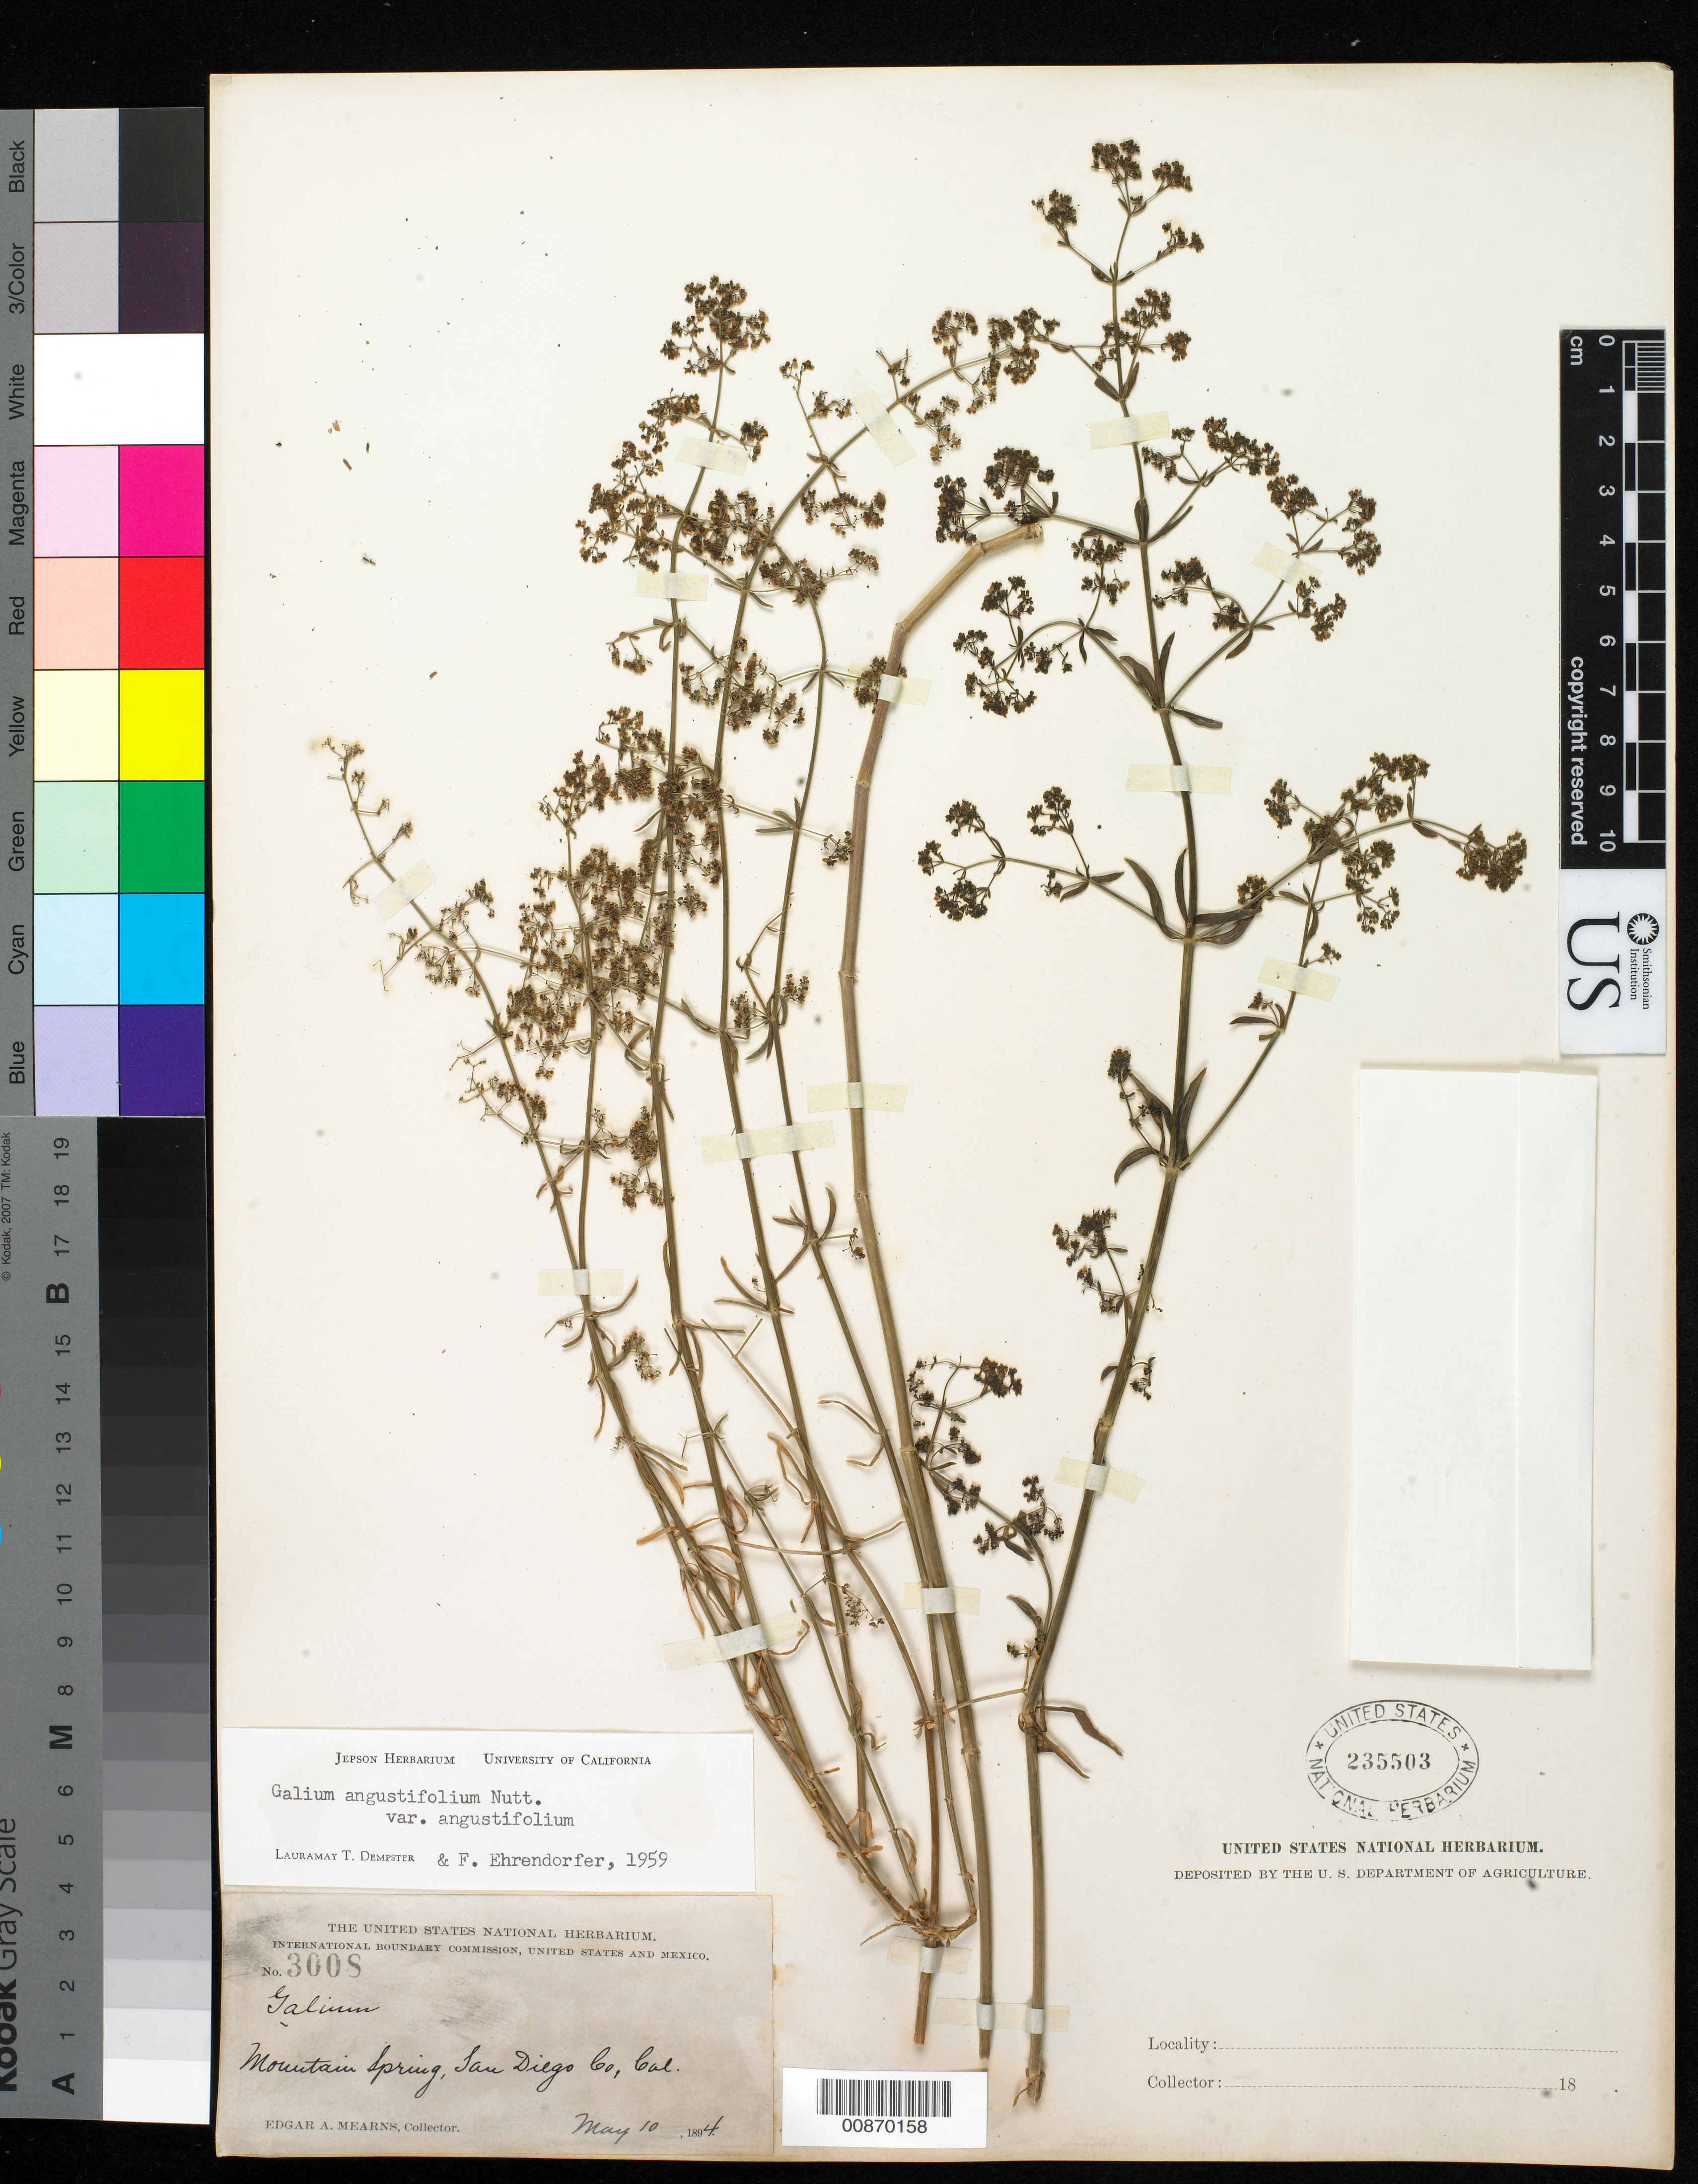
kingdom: Plantae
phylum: Tracheophyta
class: Magnoliopsida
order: Gentianales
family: Rubiaceae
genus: Galium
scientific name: Galium angustifolium var. angustifolium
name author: Nutt.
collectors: E. A. Mearns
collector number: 3008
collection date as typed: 10 May 1894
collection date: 1894-05-10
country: United States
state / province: California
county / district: San Diego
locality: Mountain Spring, San Diego County, California.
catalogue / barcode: US 235503